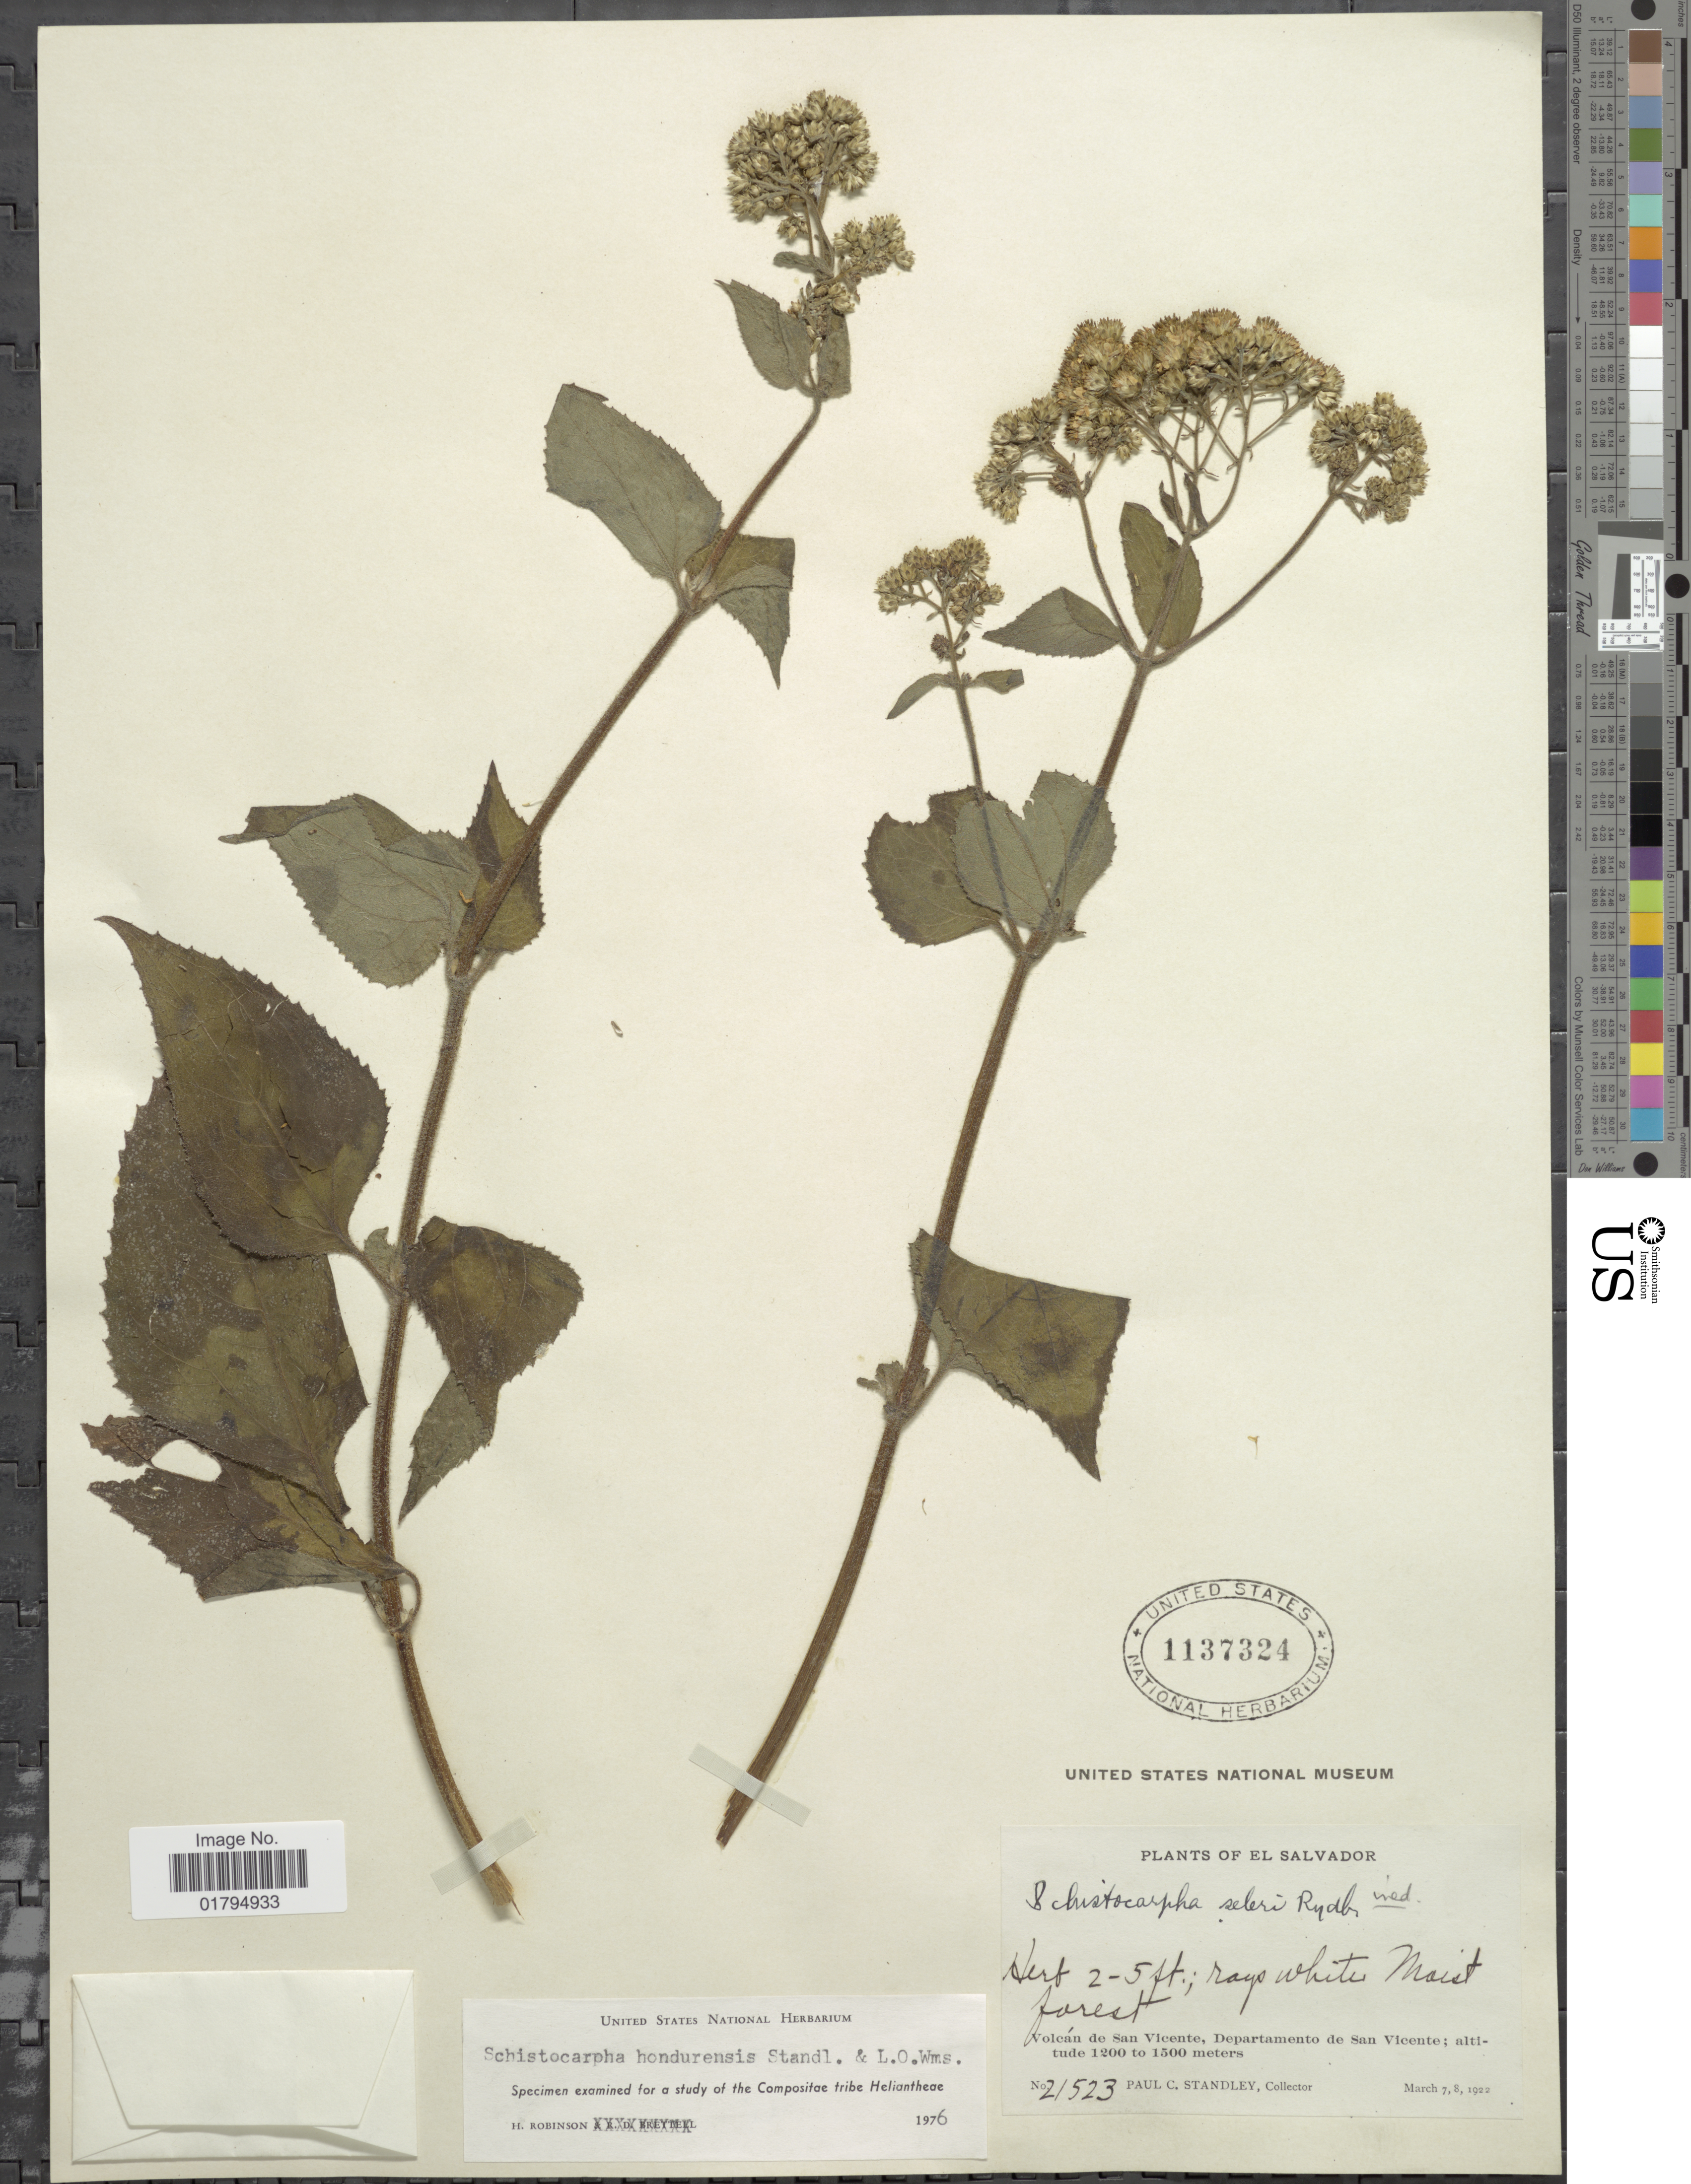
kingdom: Plantae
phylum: Tracheophyta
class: Magnoliopsida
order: Asterales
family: Asteraceae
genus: Schistocarpha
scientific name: Schistocarpha hondurensis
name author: Standl. & L.O. Williams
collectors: P. C. Standley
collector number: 21523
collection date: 1922-03-07/1922-03-08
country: El Salvador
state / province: San Vincente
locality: Volcan de San Vicente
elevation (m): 1200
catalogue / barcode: US 1137324